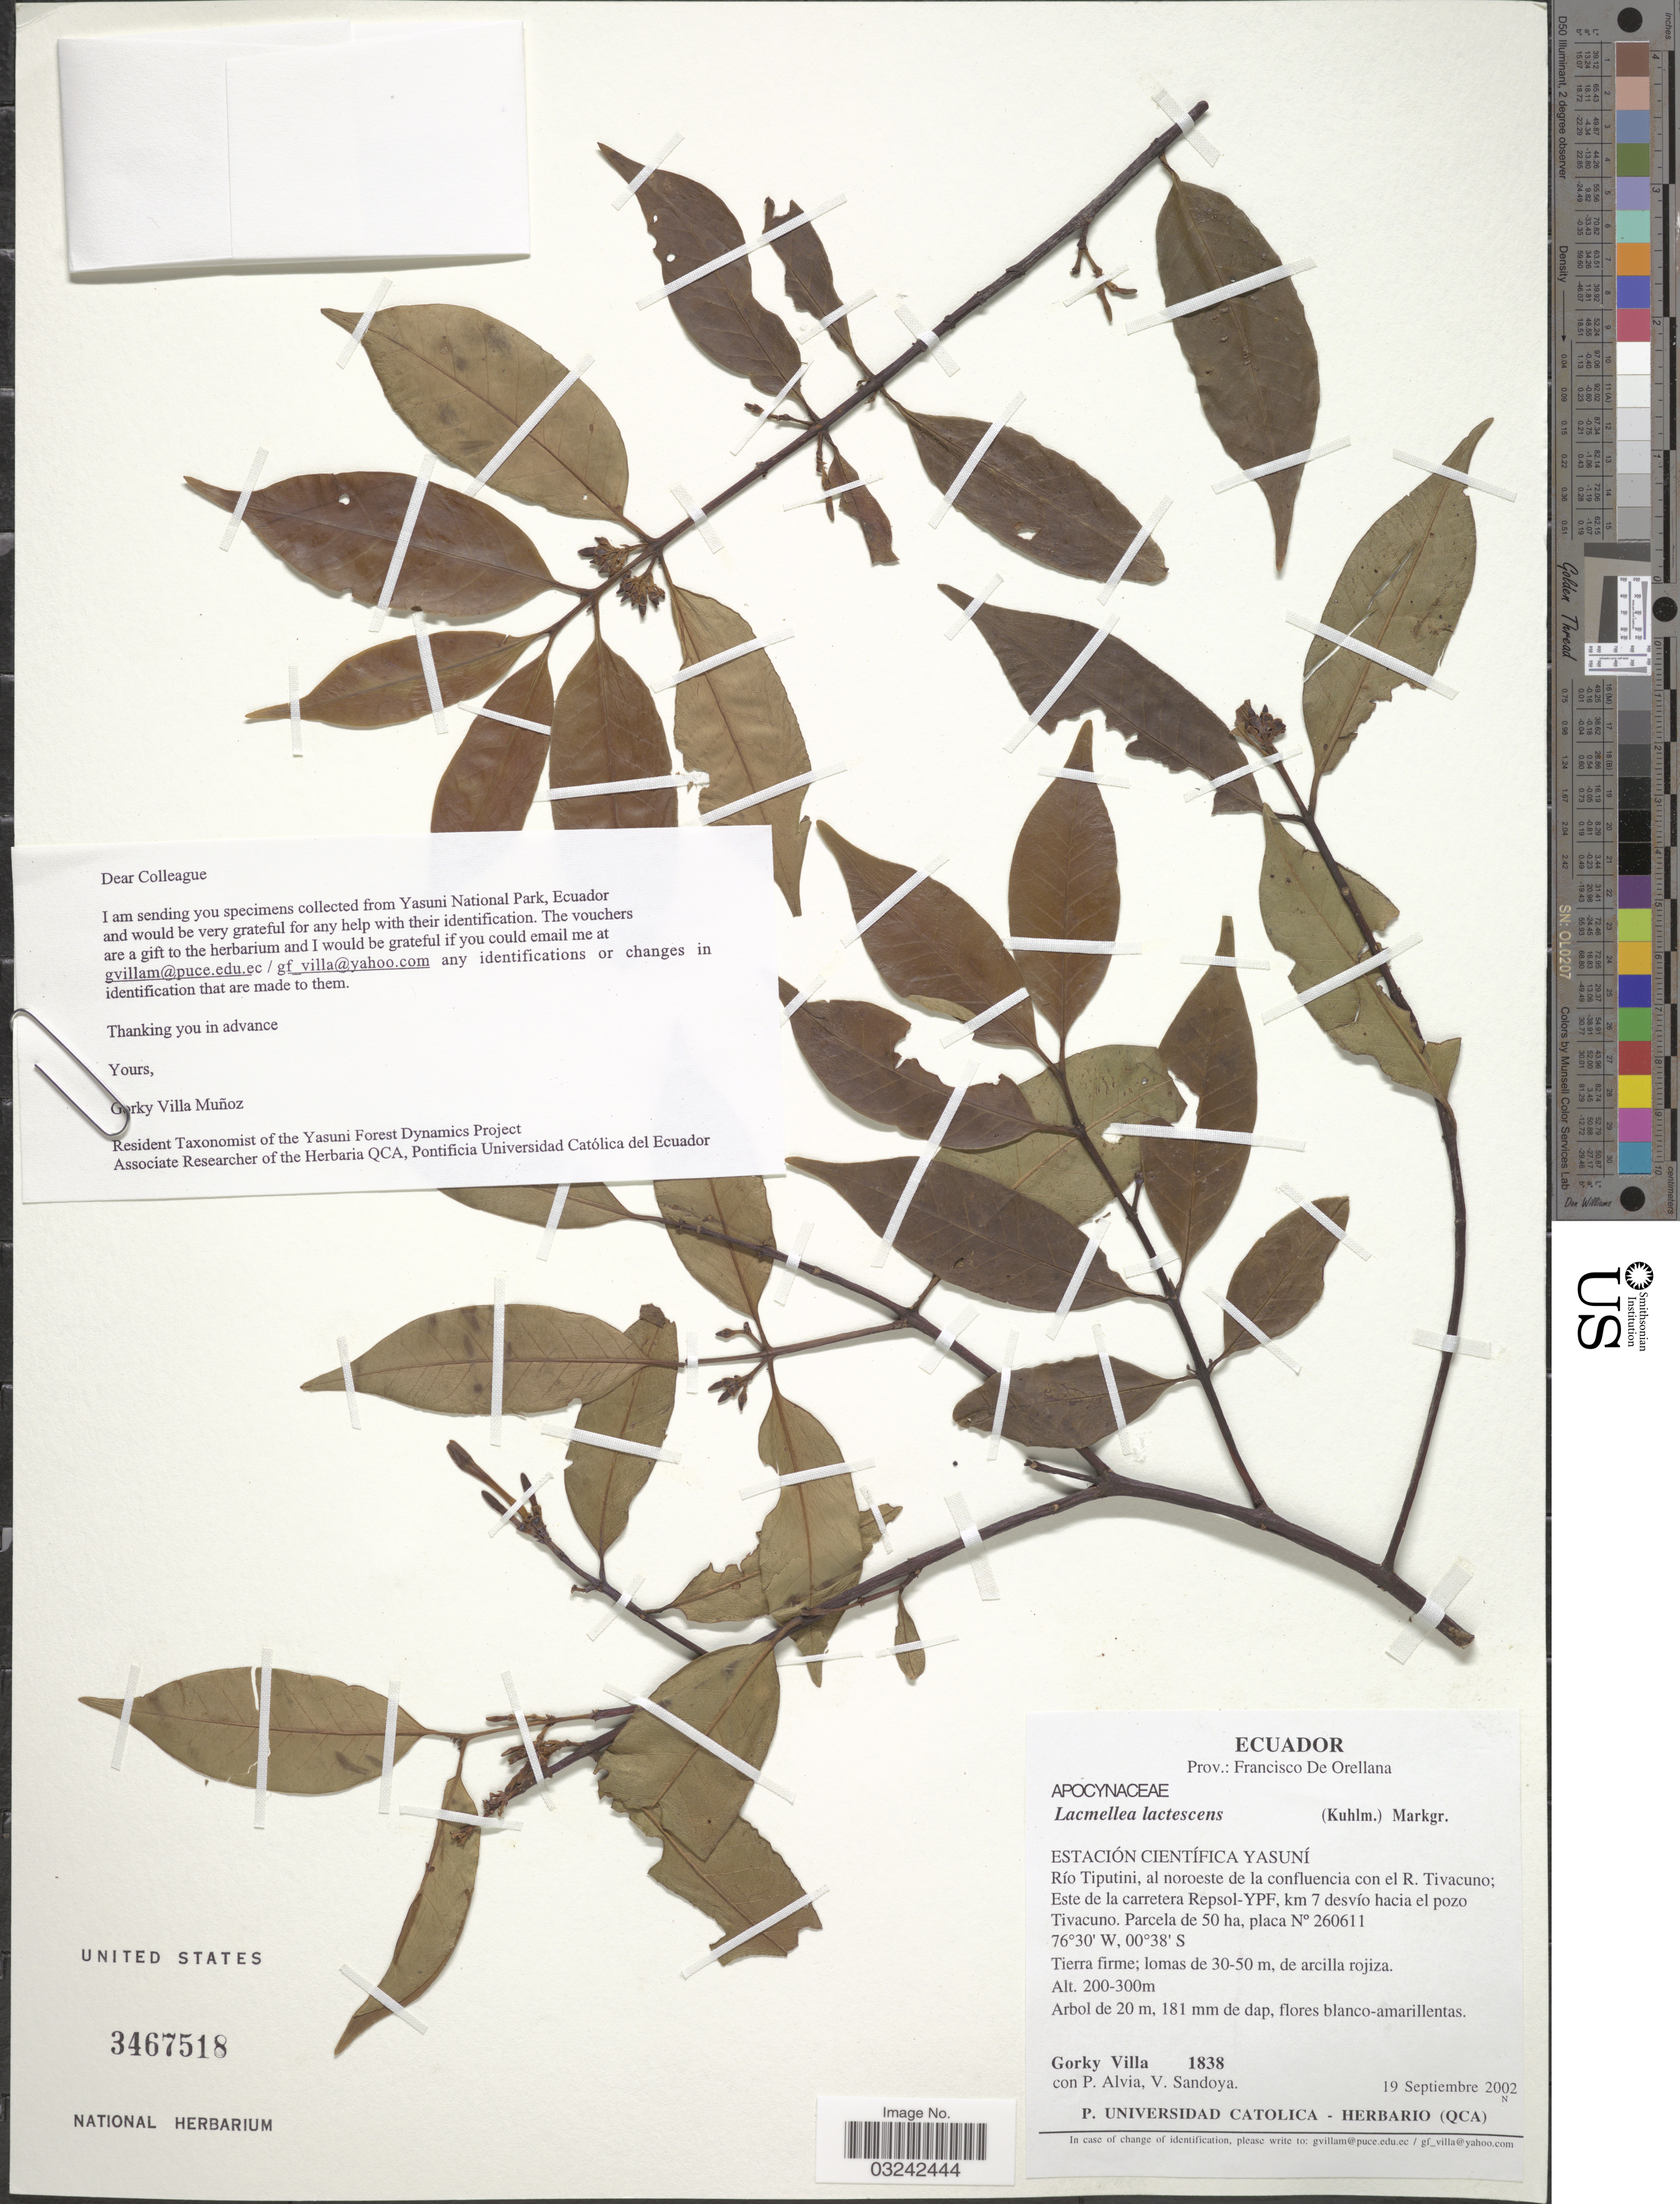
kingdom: Plantae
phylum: Tracheophyta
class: Magnoliopsida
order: Gentianales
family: Apocynaceae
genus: Lacmellea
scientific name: Lacmellea lactescens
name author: (Kuhlm.) Markgr.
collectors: G. Villa, P. Alvia & V. Sandoya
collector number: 1838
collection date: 2002-09-19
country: Ecuador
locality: Prov.: Francisco de Orellana. Estacion Cientifica Yasuni. Río Tiputini, al noroeste de la confluencia con el R. Tivacuno; Este de la carretera Repsol-YPF, km 7 desvío hacia el pozo Tivacuno. Parcela de 50 ha, placa Nº 260611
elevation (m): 200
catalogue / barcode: US 3467518